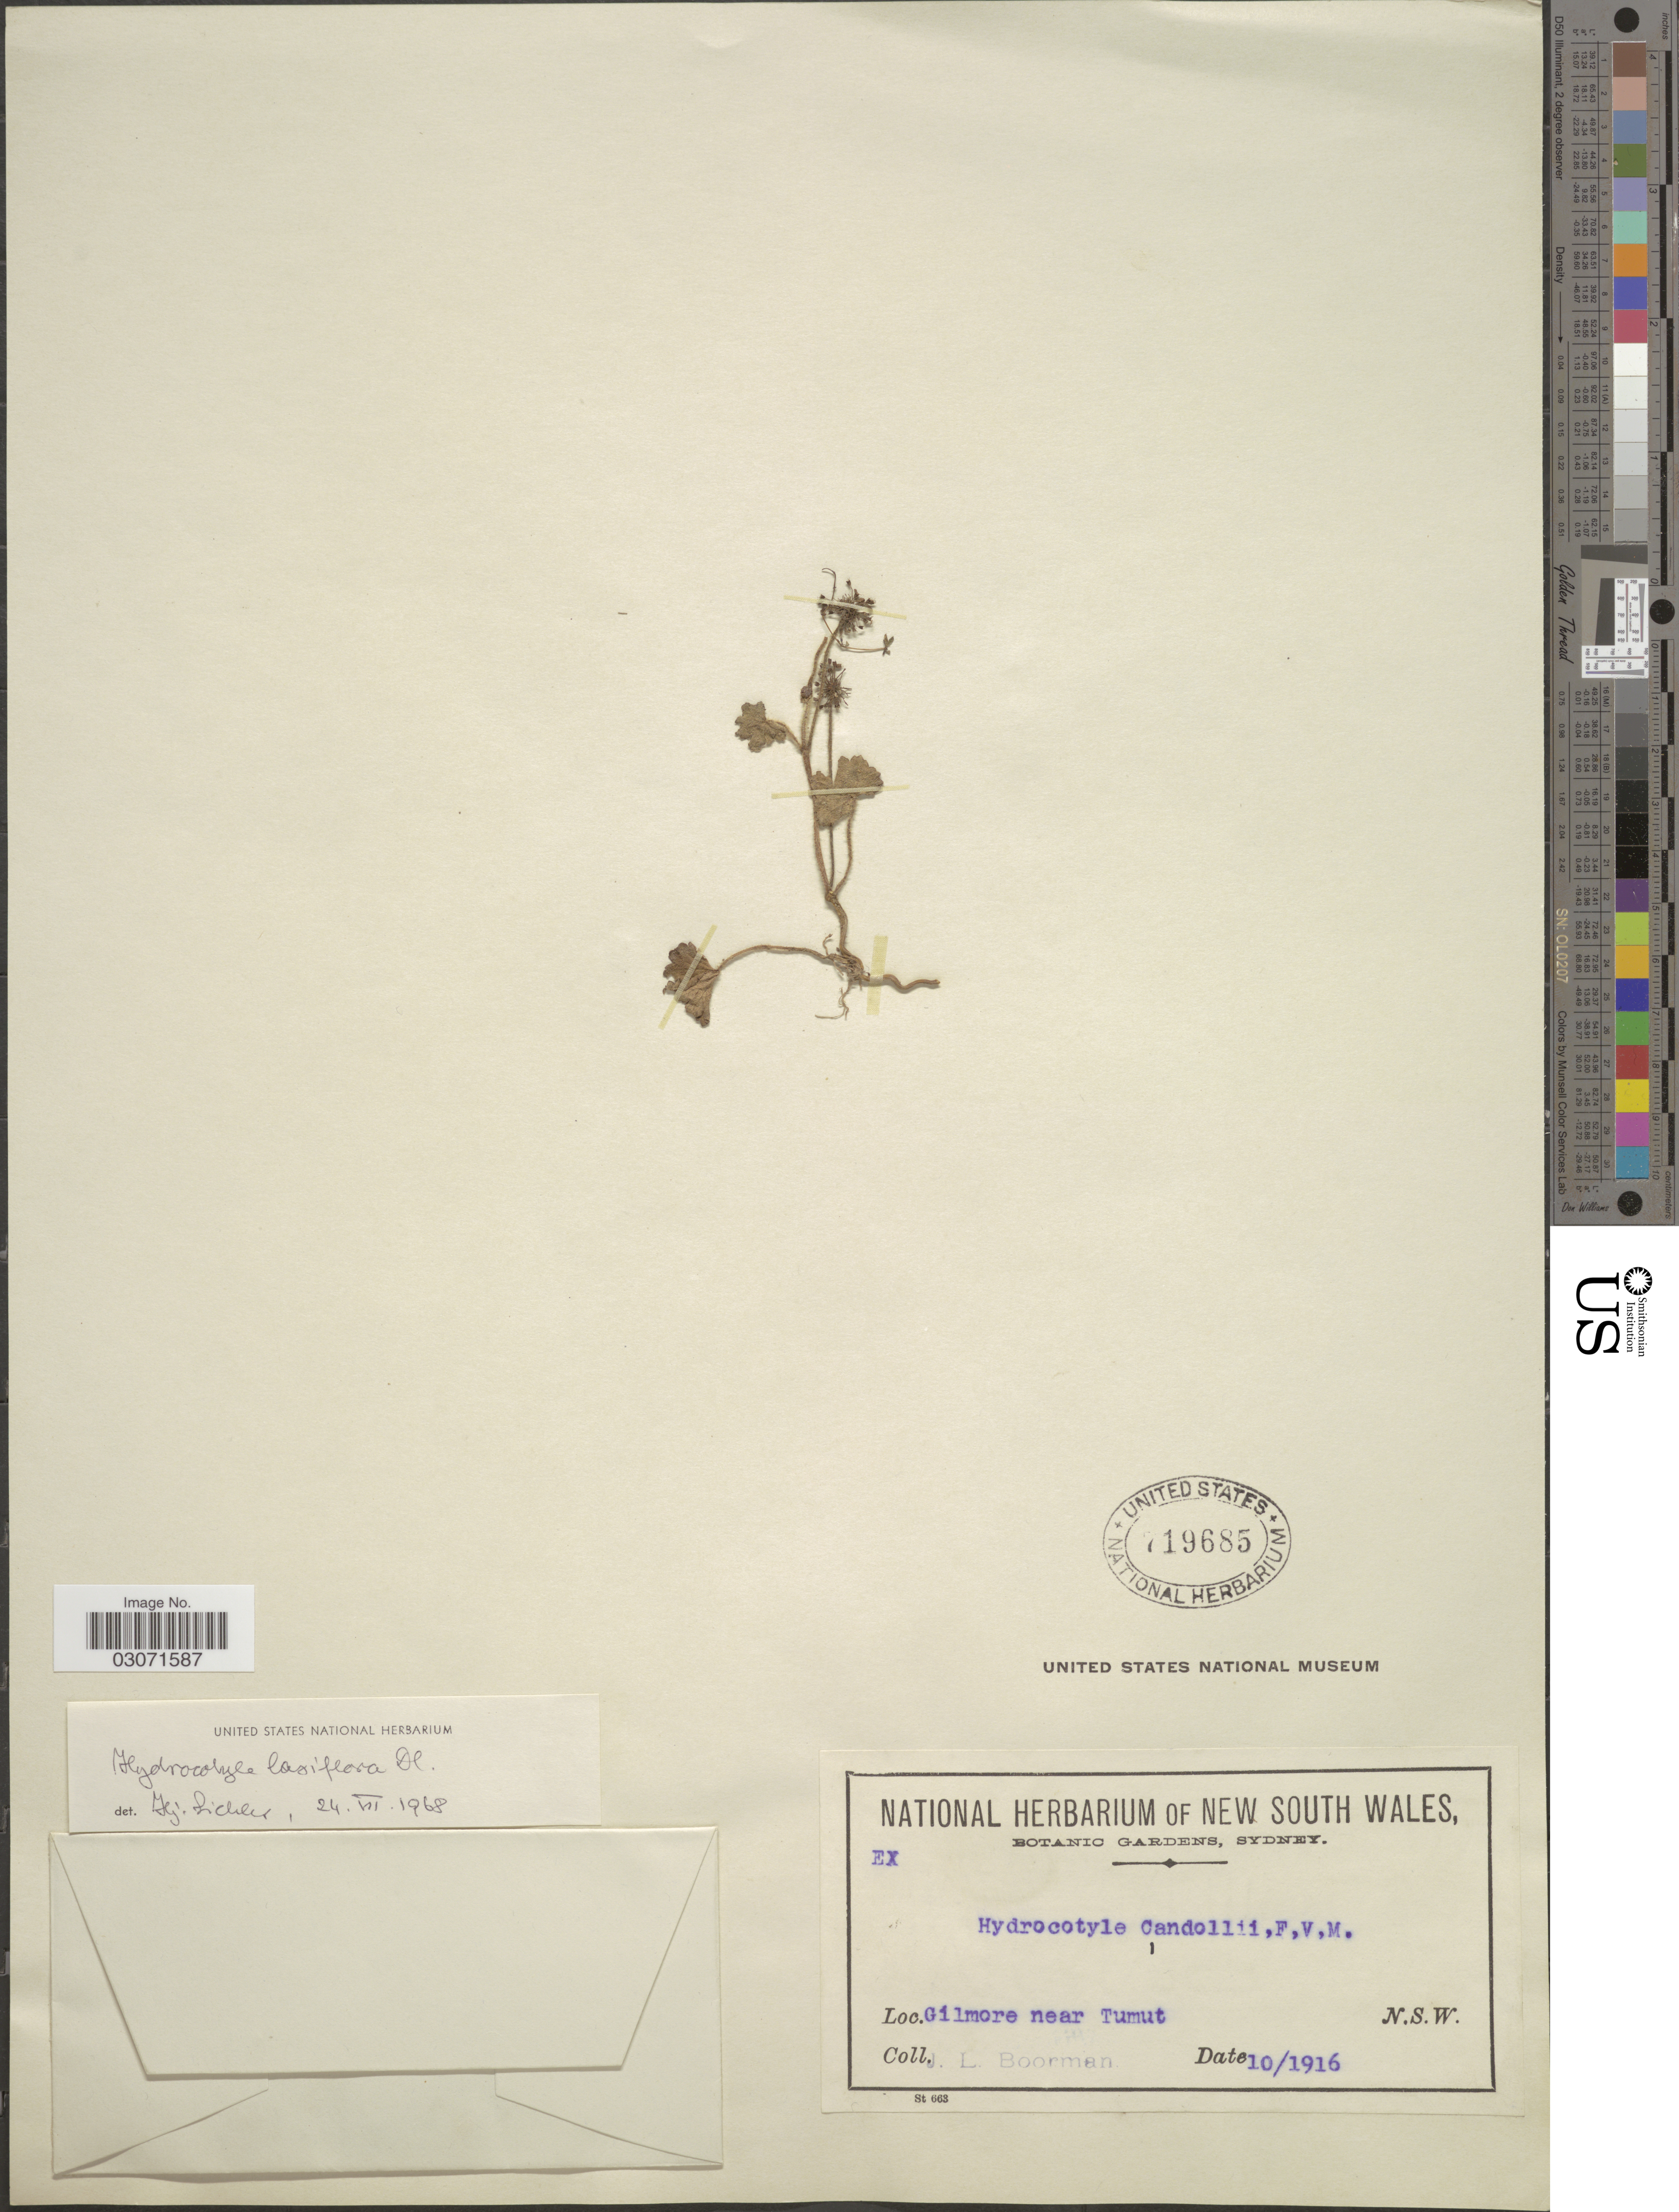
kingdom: Plantae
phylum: Tracheophyta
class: Magnoliopsida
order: Apiales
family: Araliaceae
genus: Hydrocotyle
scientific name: Hydrocotyle candollei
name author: F. Muell.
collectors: J. Boorman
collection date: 1916-10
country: Australia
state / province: New South Wales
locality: Gilmore near Tumut.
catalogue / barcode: US 719685